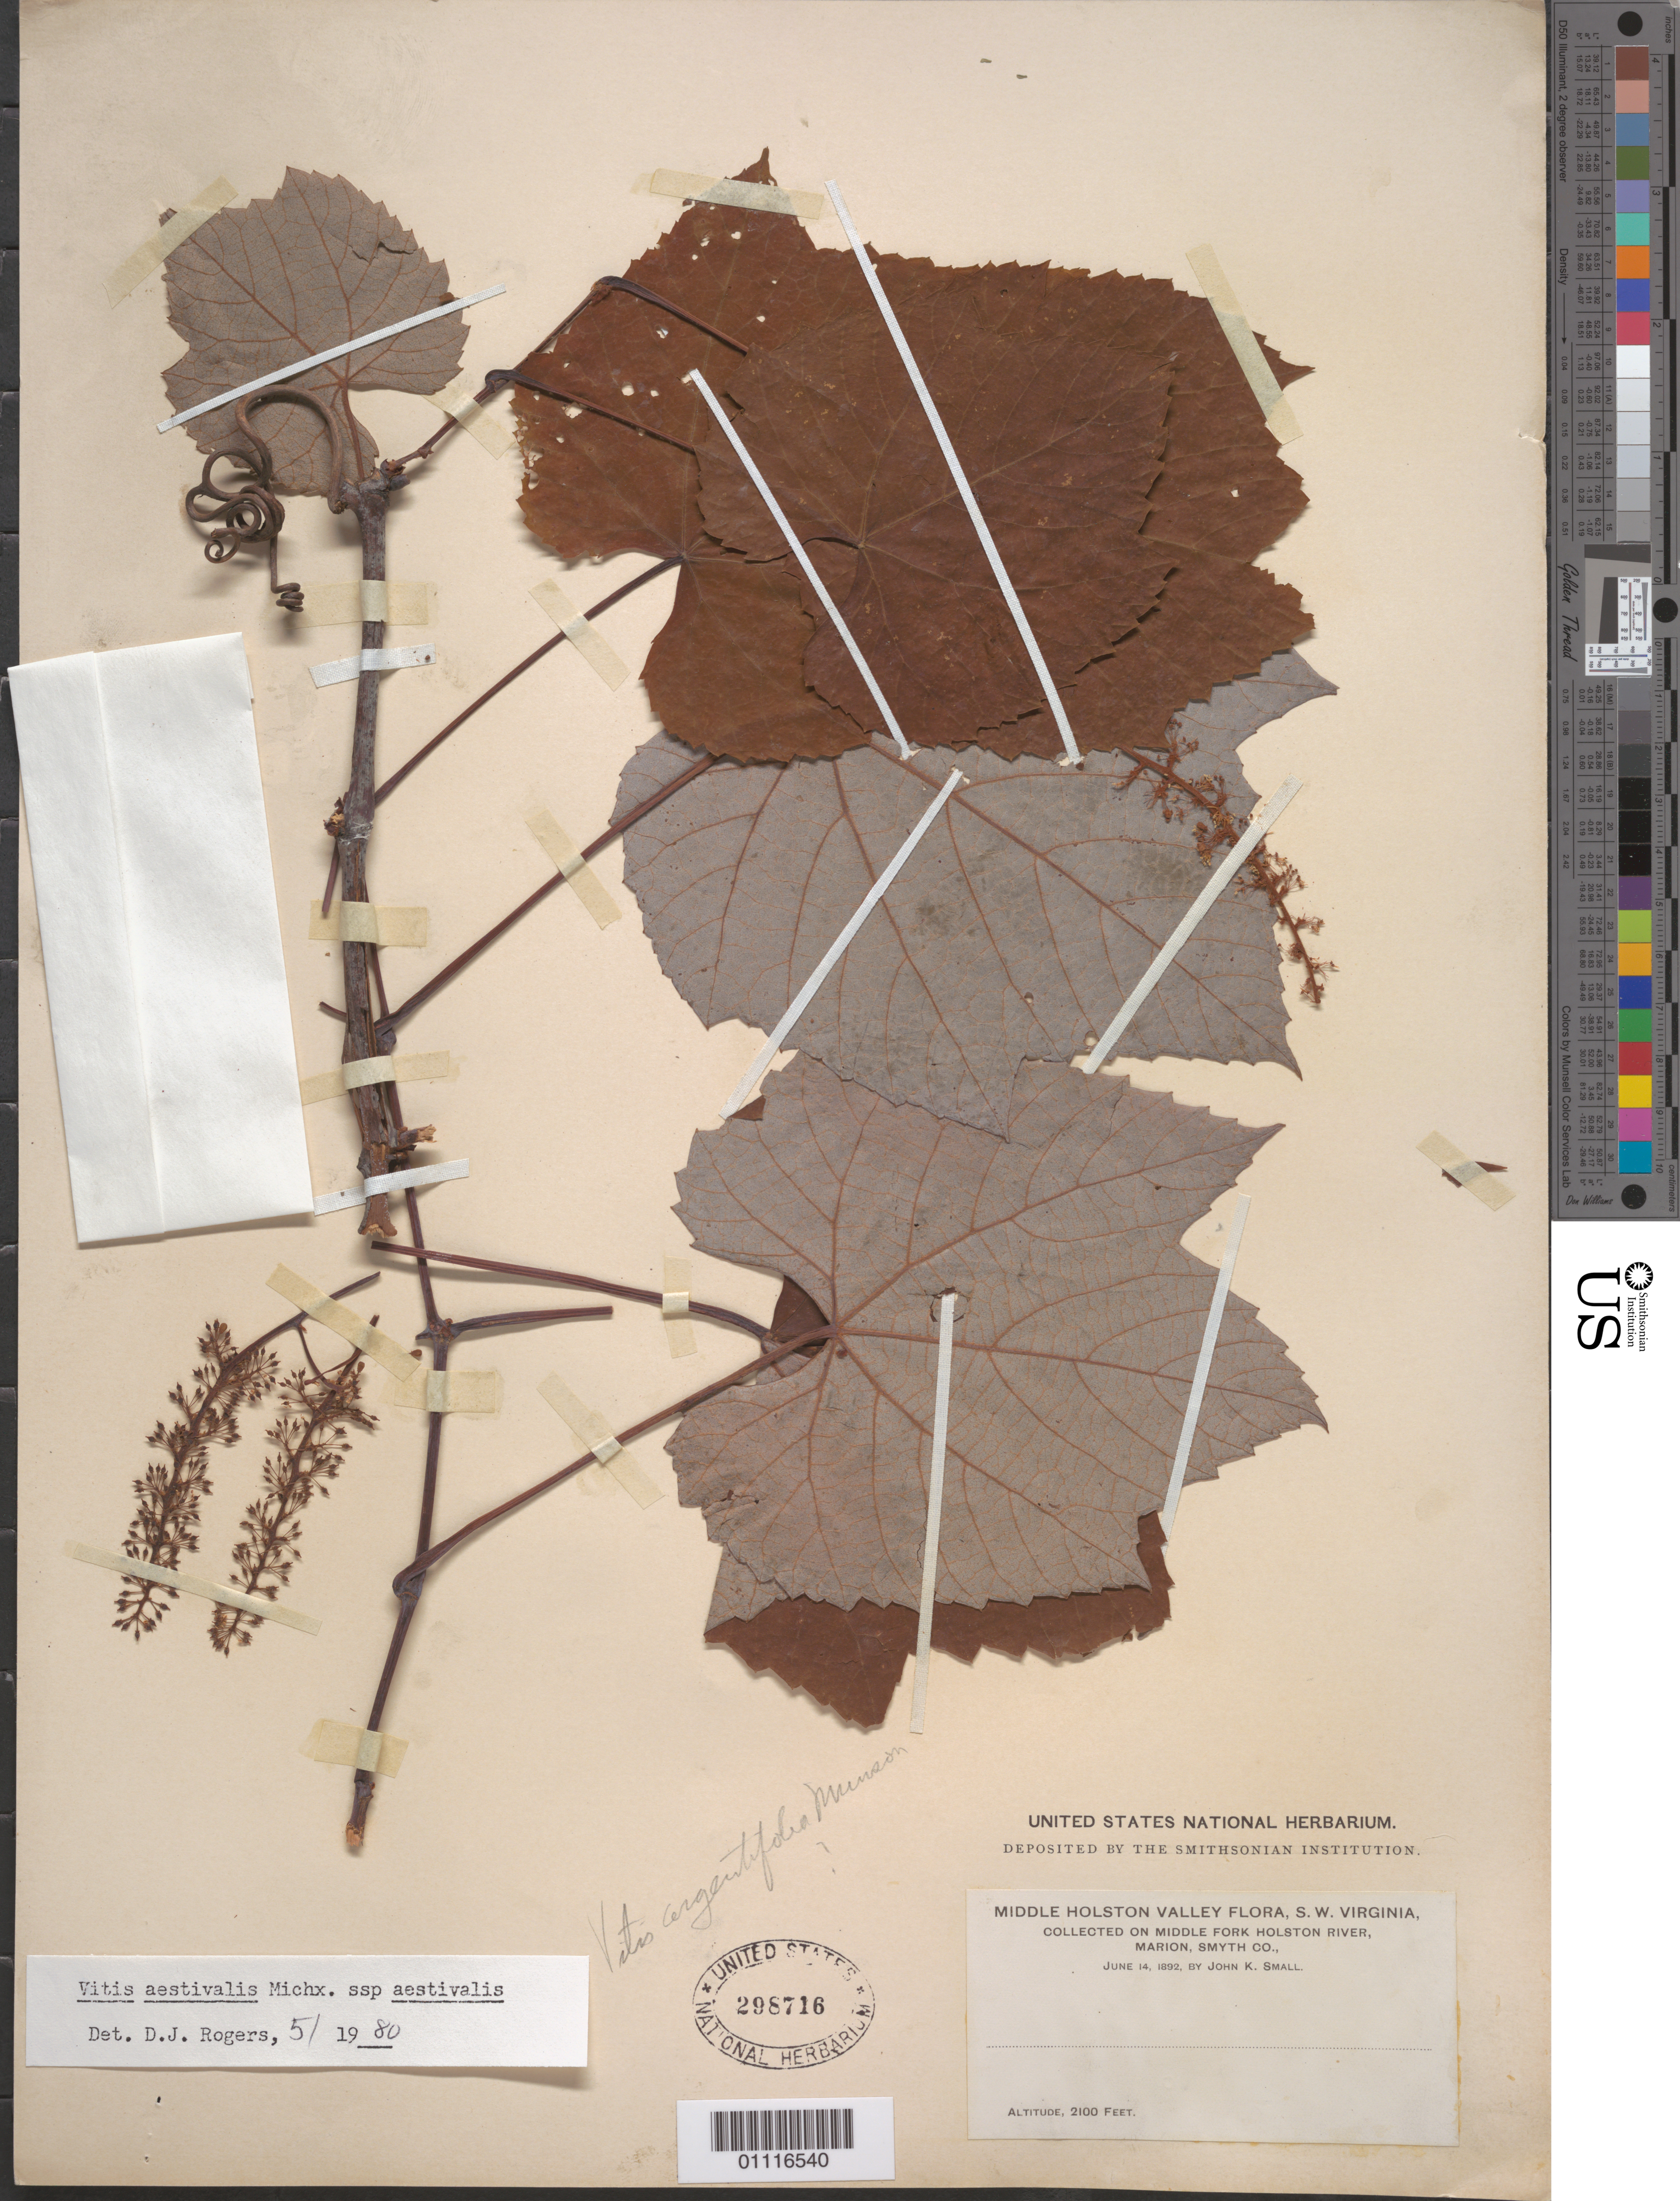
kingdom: Plantae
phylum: Tracheophyta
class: Magnoliopsida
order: Vitales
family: Vitaceae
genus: Vitis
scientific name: Vitis aestivalis subsp. aestivalis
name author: Michx.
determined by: Rogers, D. J.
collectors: J. K. Small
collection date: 1892-06-14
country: United States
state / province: Virginia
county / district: Smyth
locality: on middle Fork Holston River, Marion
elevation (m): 640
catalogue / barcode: US 298716